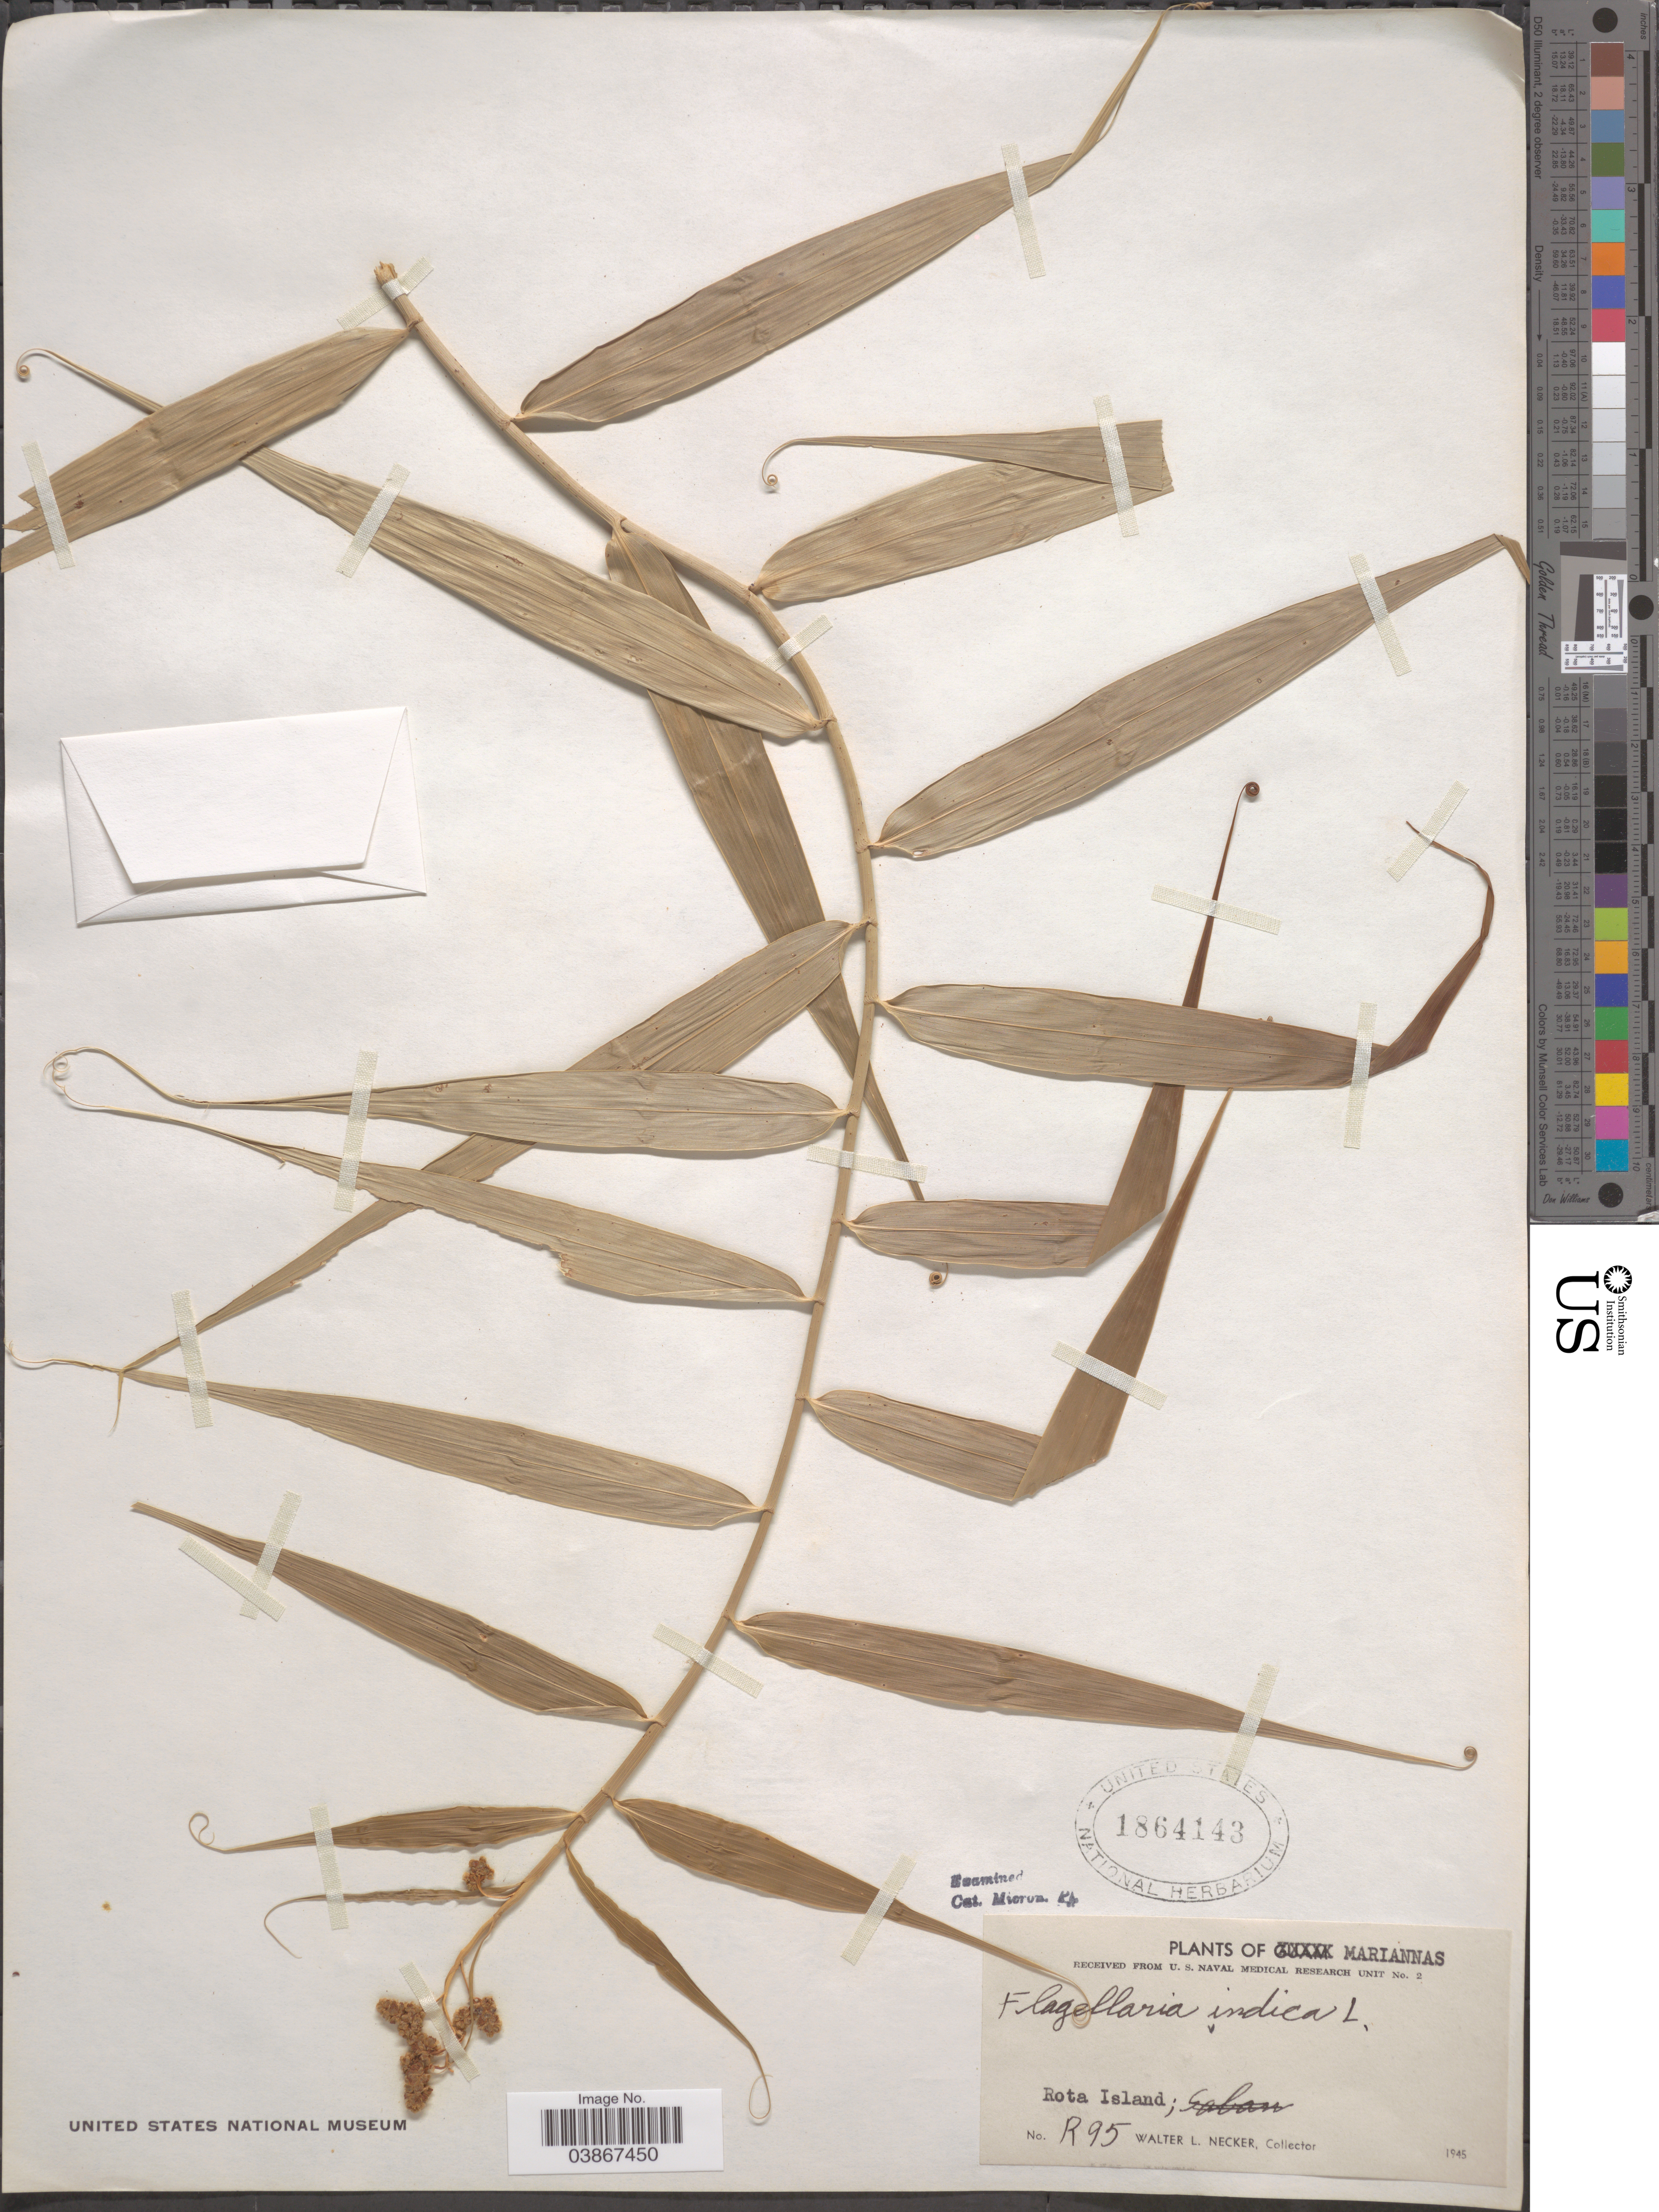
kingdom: Plantae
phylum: Tracheophyta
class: Liliopsida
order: Poales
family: Flagellariaceae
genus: Flagellaria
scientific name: Flagellaria indica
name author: L.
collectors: W. L. Necker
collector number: R 95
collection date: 1945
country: Northern Mariana Islands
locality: Mariannas. Rota Island.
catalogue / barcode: US 1864143